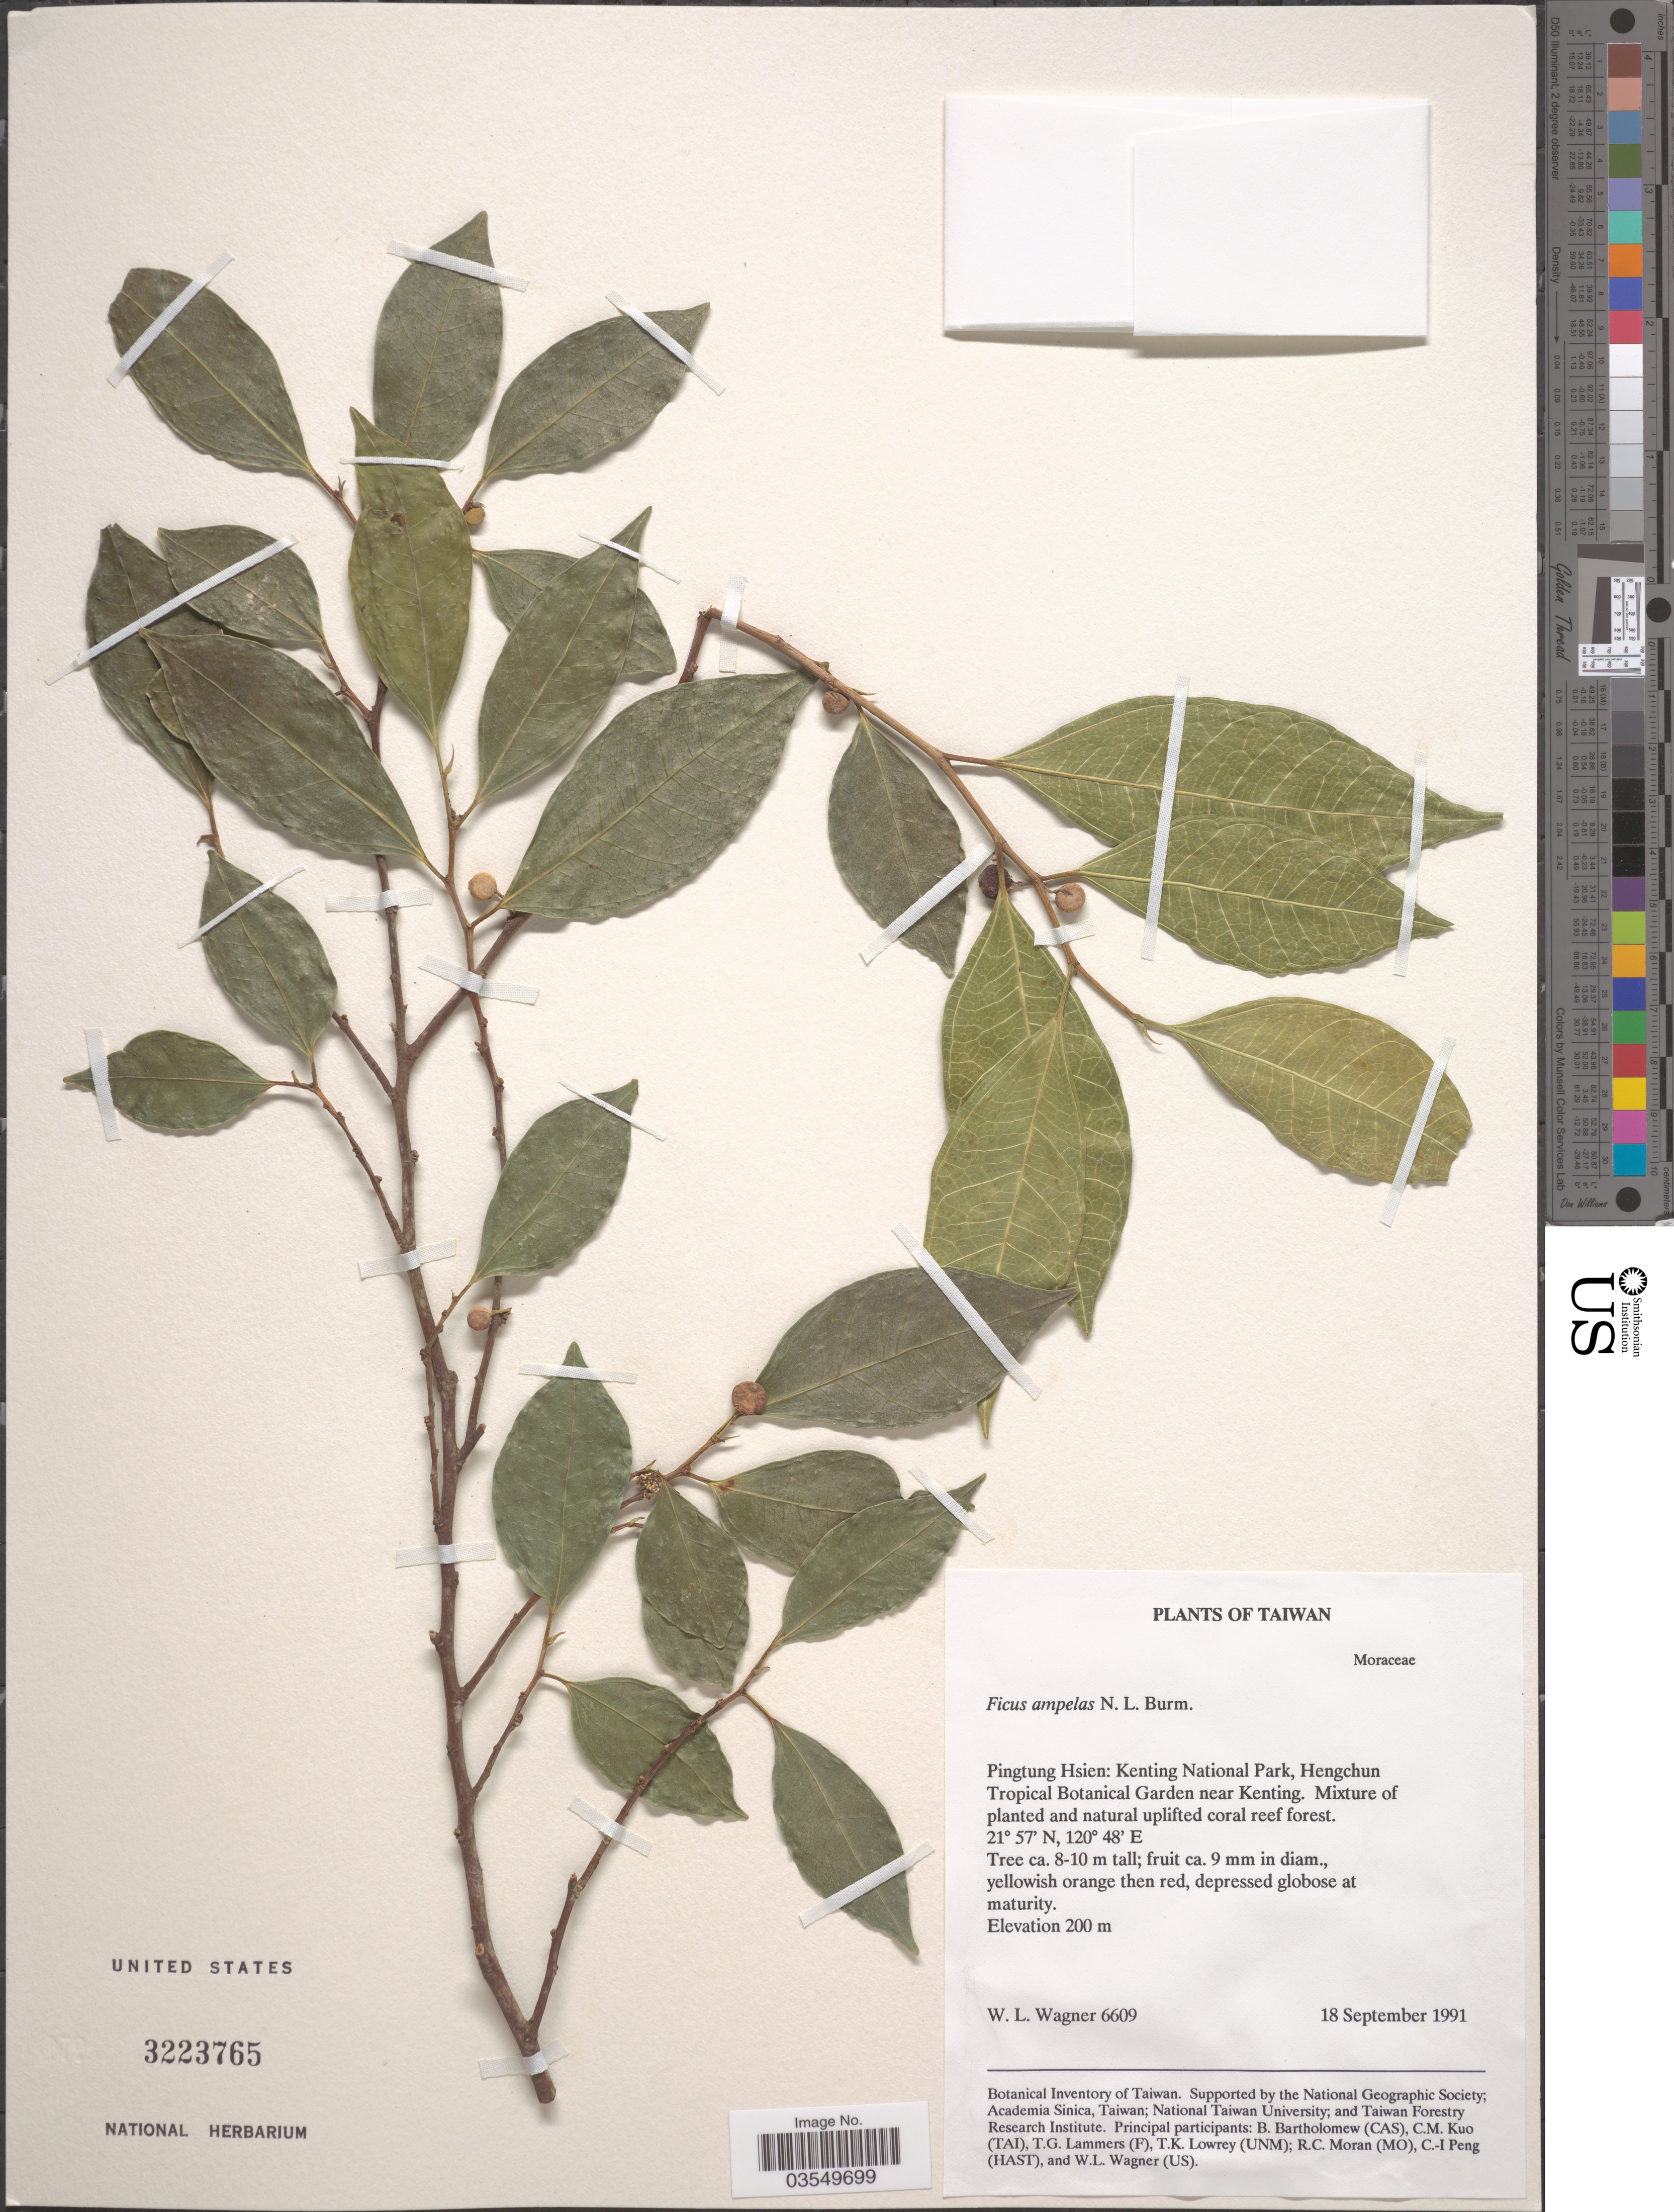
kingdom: Plantae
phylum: Tracheophyta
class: Magnoliopsida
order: Rosales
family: Moraceae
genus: Ficus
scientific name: Ficus ampelos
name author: Burm. f.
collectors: W. L. Wagner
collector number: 6609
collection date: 1991-09-18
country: Taiwan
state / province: Pingtung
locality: Pingtung Hsien: Kenting National Park, Hengchun Tropical Botanical Garden near Kenting.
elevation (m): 200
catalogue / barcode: US 3223765